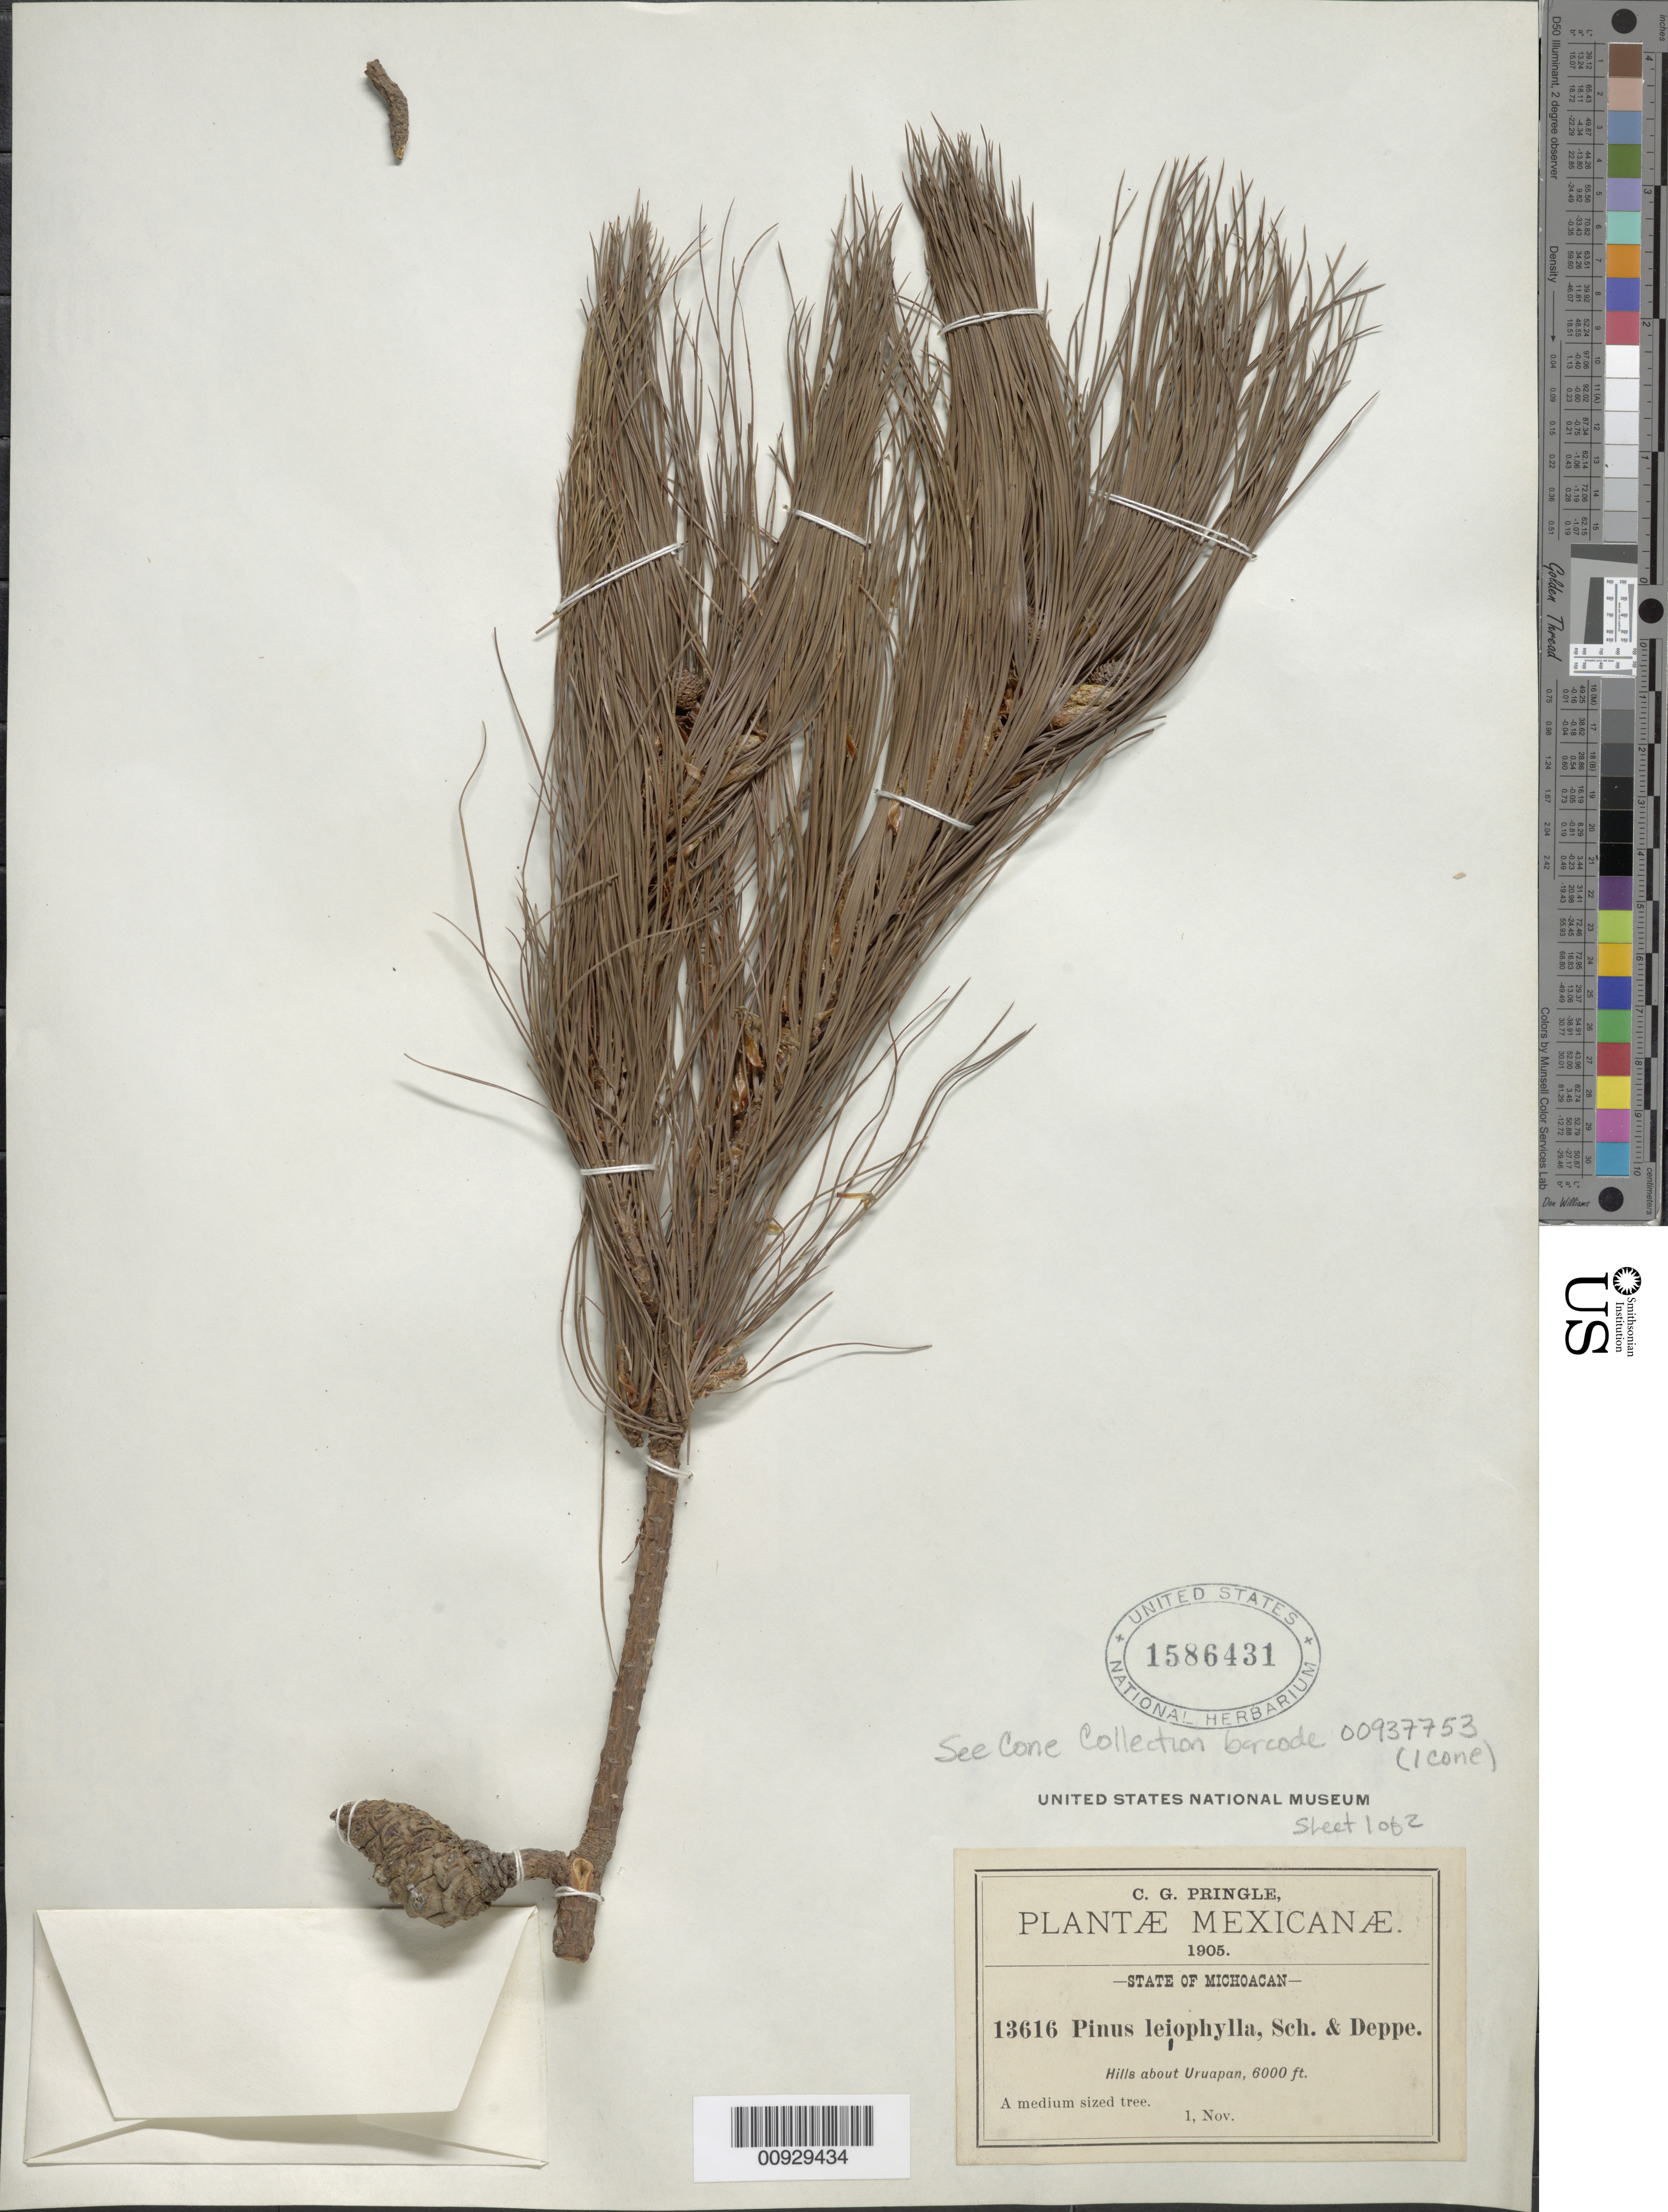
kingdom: Plantae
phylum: Tracheophyta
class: Pinopsida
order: Pinales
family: Pinaceae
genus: Pinus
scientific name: Pinus leiophylla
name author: Schiede ex Schltdl. & Cham.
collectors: C. G. Pringle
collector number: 13616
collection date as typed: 01 Nov 1905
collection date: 1905-11-01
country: Mexico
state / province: Michoacán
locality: Hills about Uruapan.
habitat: Hills.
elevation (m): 1829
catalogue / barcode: US 1586431